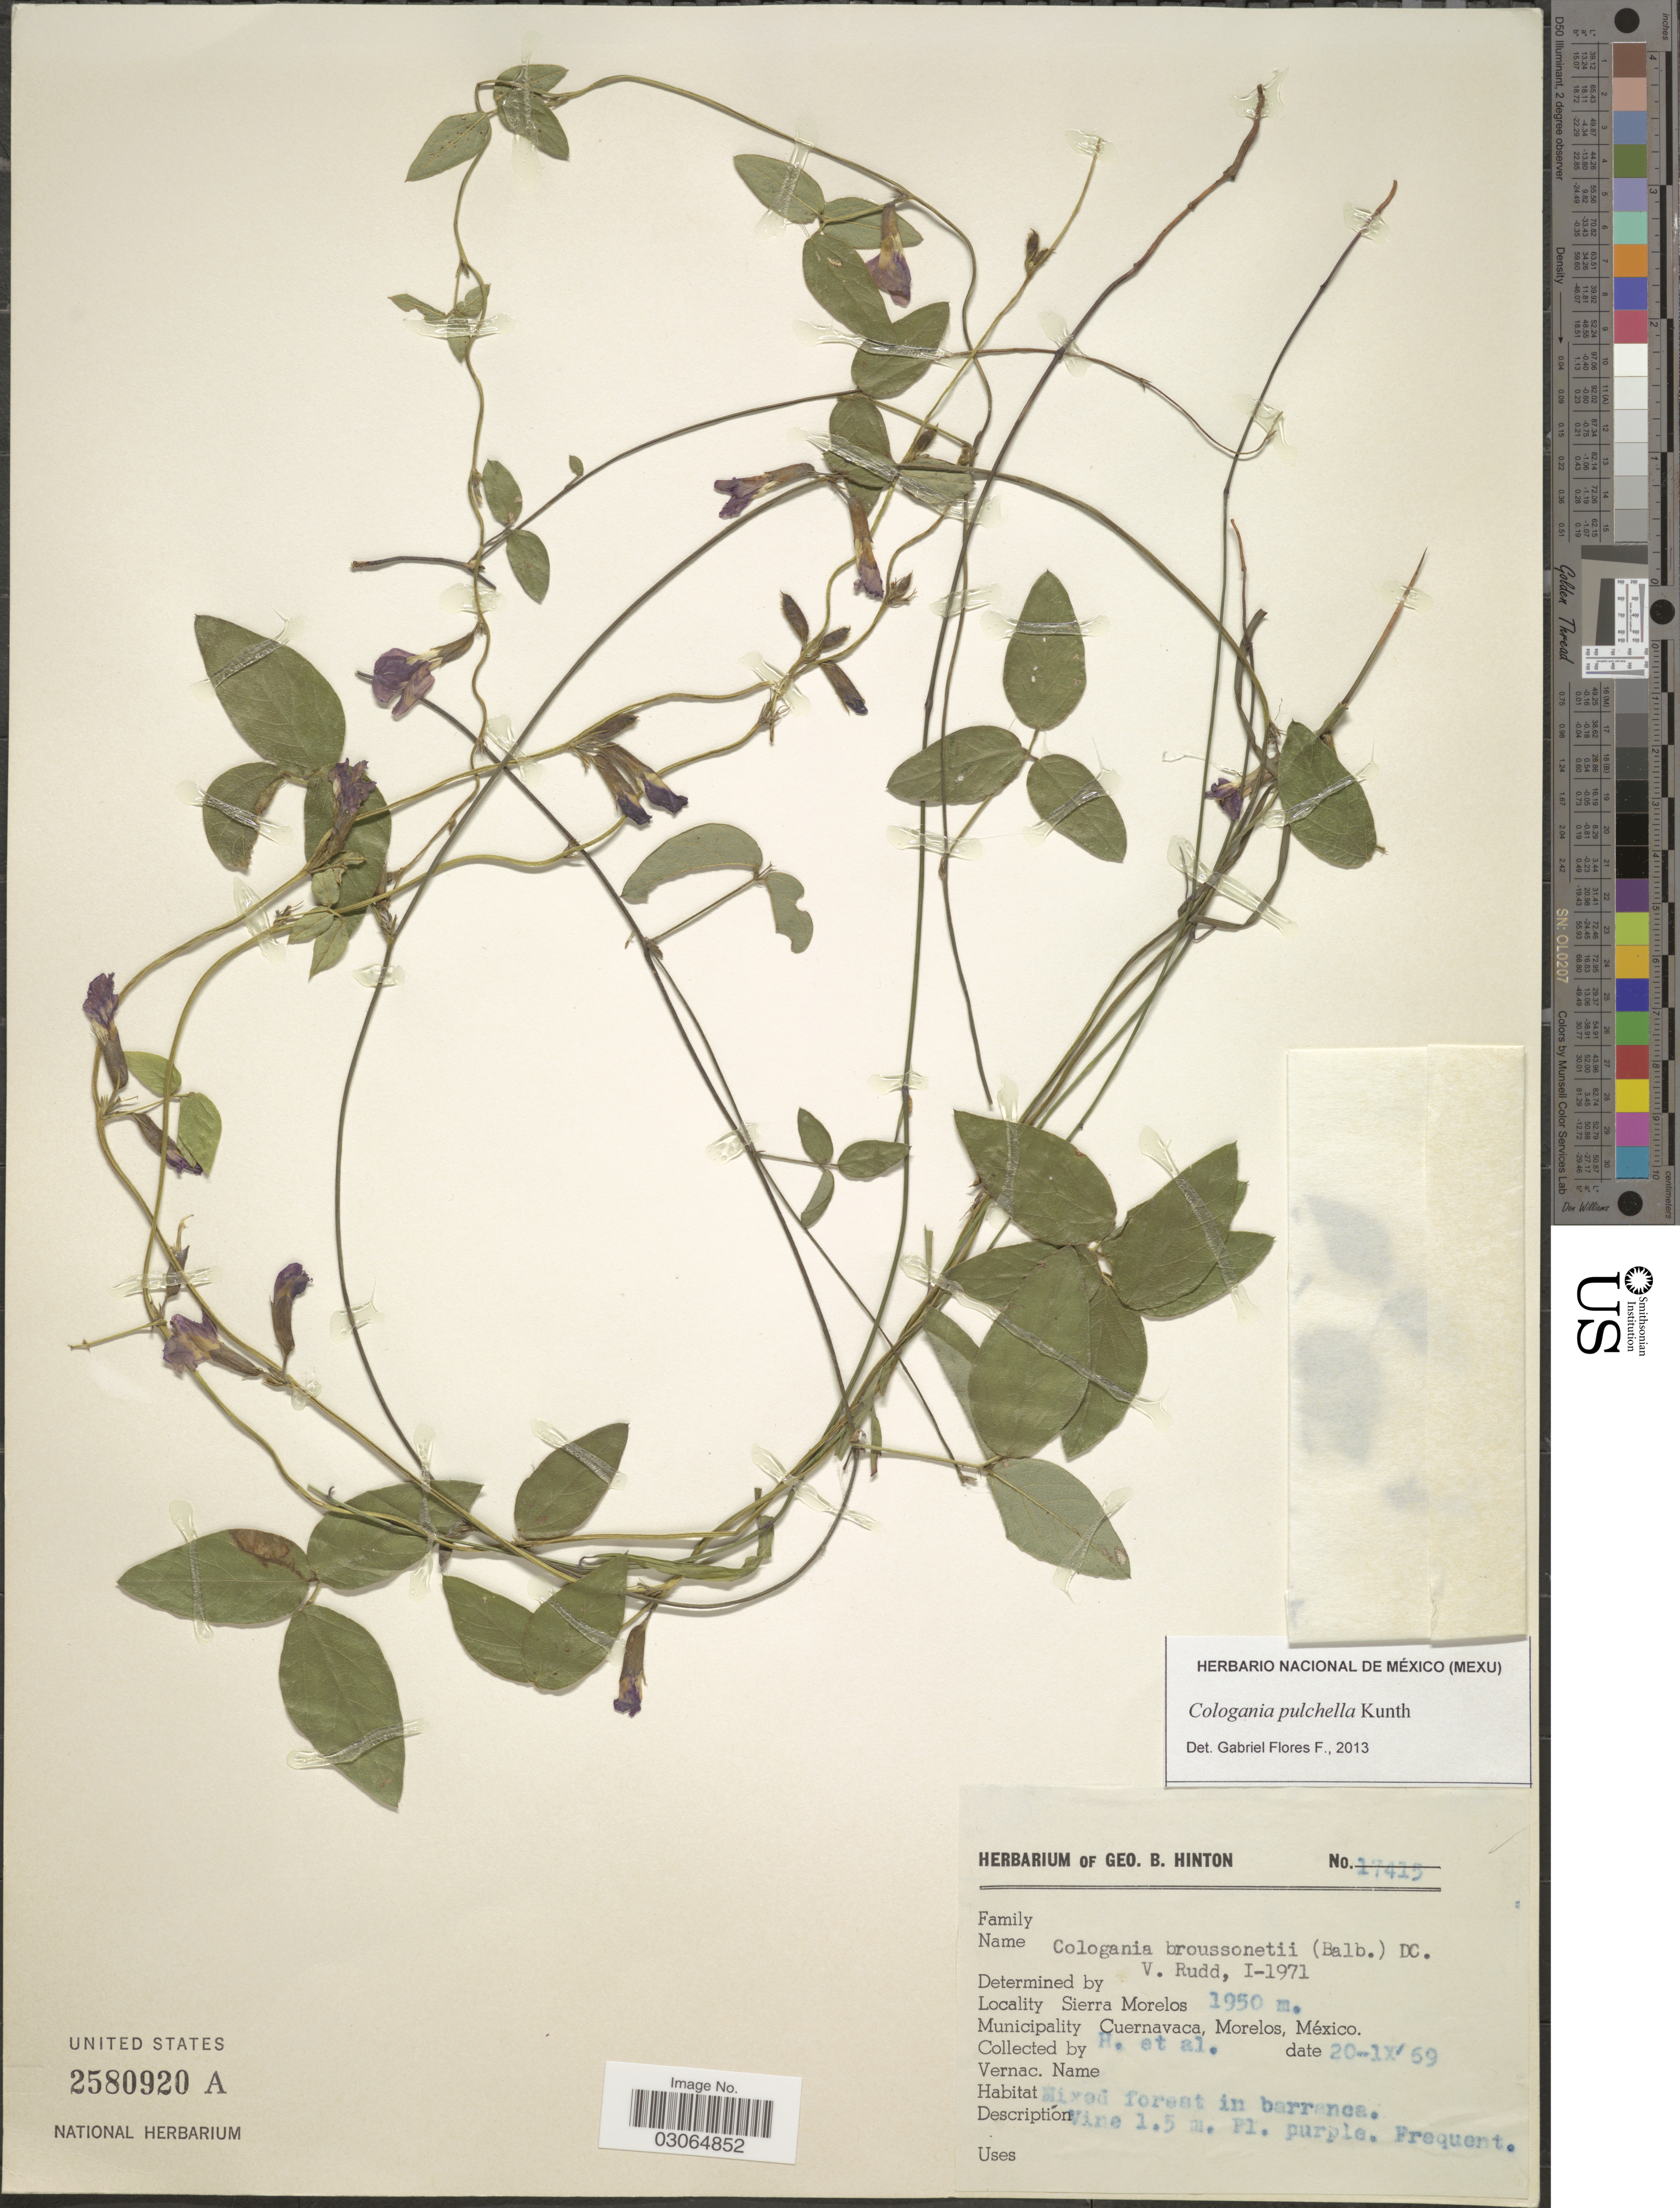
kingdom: Plantae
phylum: Tracheophyta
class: Magnoliopsida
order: Fabales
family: Fabaceae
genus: Cologania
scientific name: Cologania broussonetii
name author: (Balb.) DC.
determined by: Fearing, O. S.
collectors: G. B. Hinton & et al.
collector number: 17415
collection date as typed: Transcribed d/m/y: 20/9/69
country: Mexico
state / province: Morelos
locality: Sierra Morelos. Municipality Cuernavaca.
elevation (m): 1950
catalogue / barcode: US 2580920A